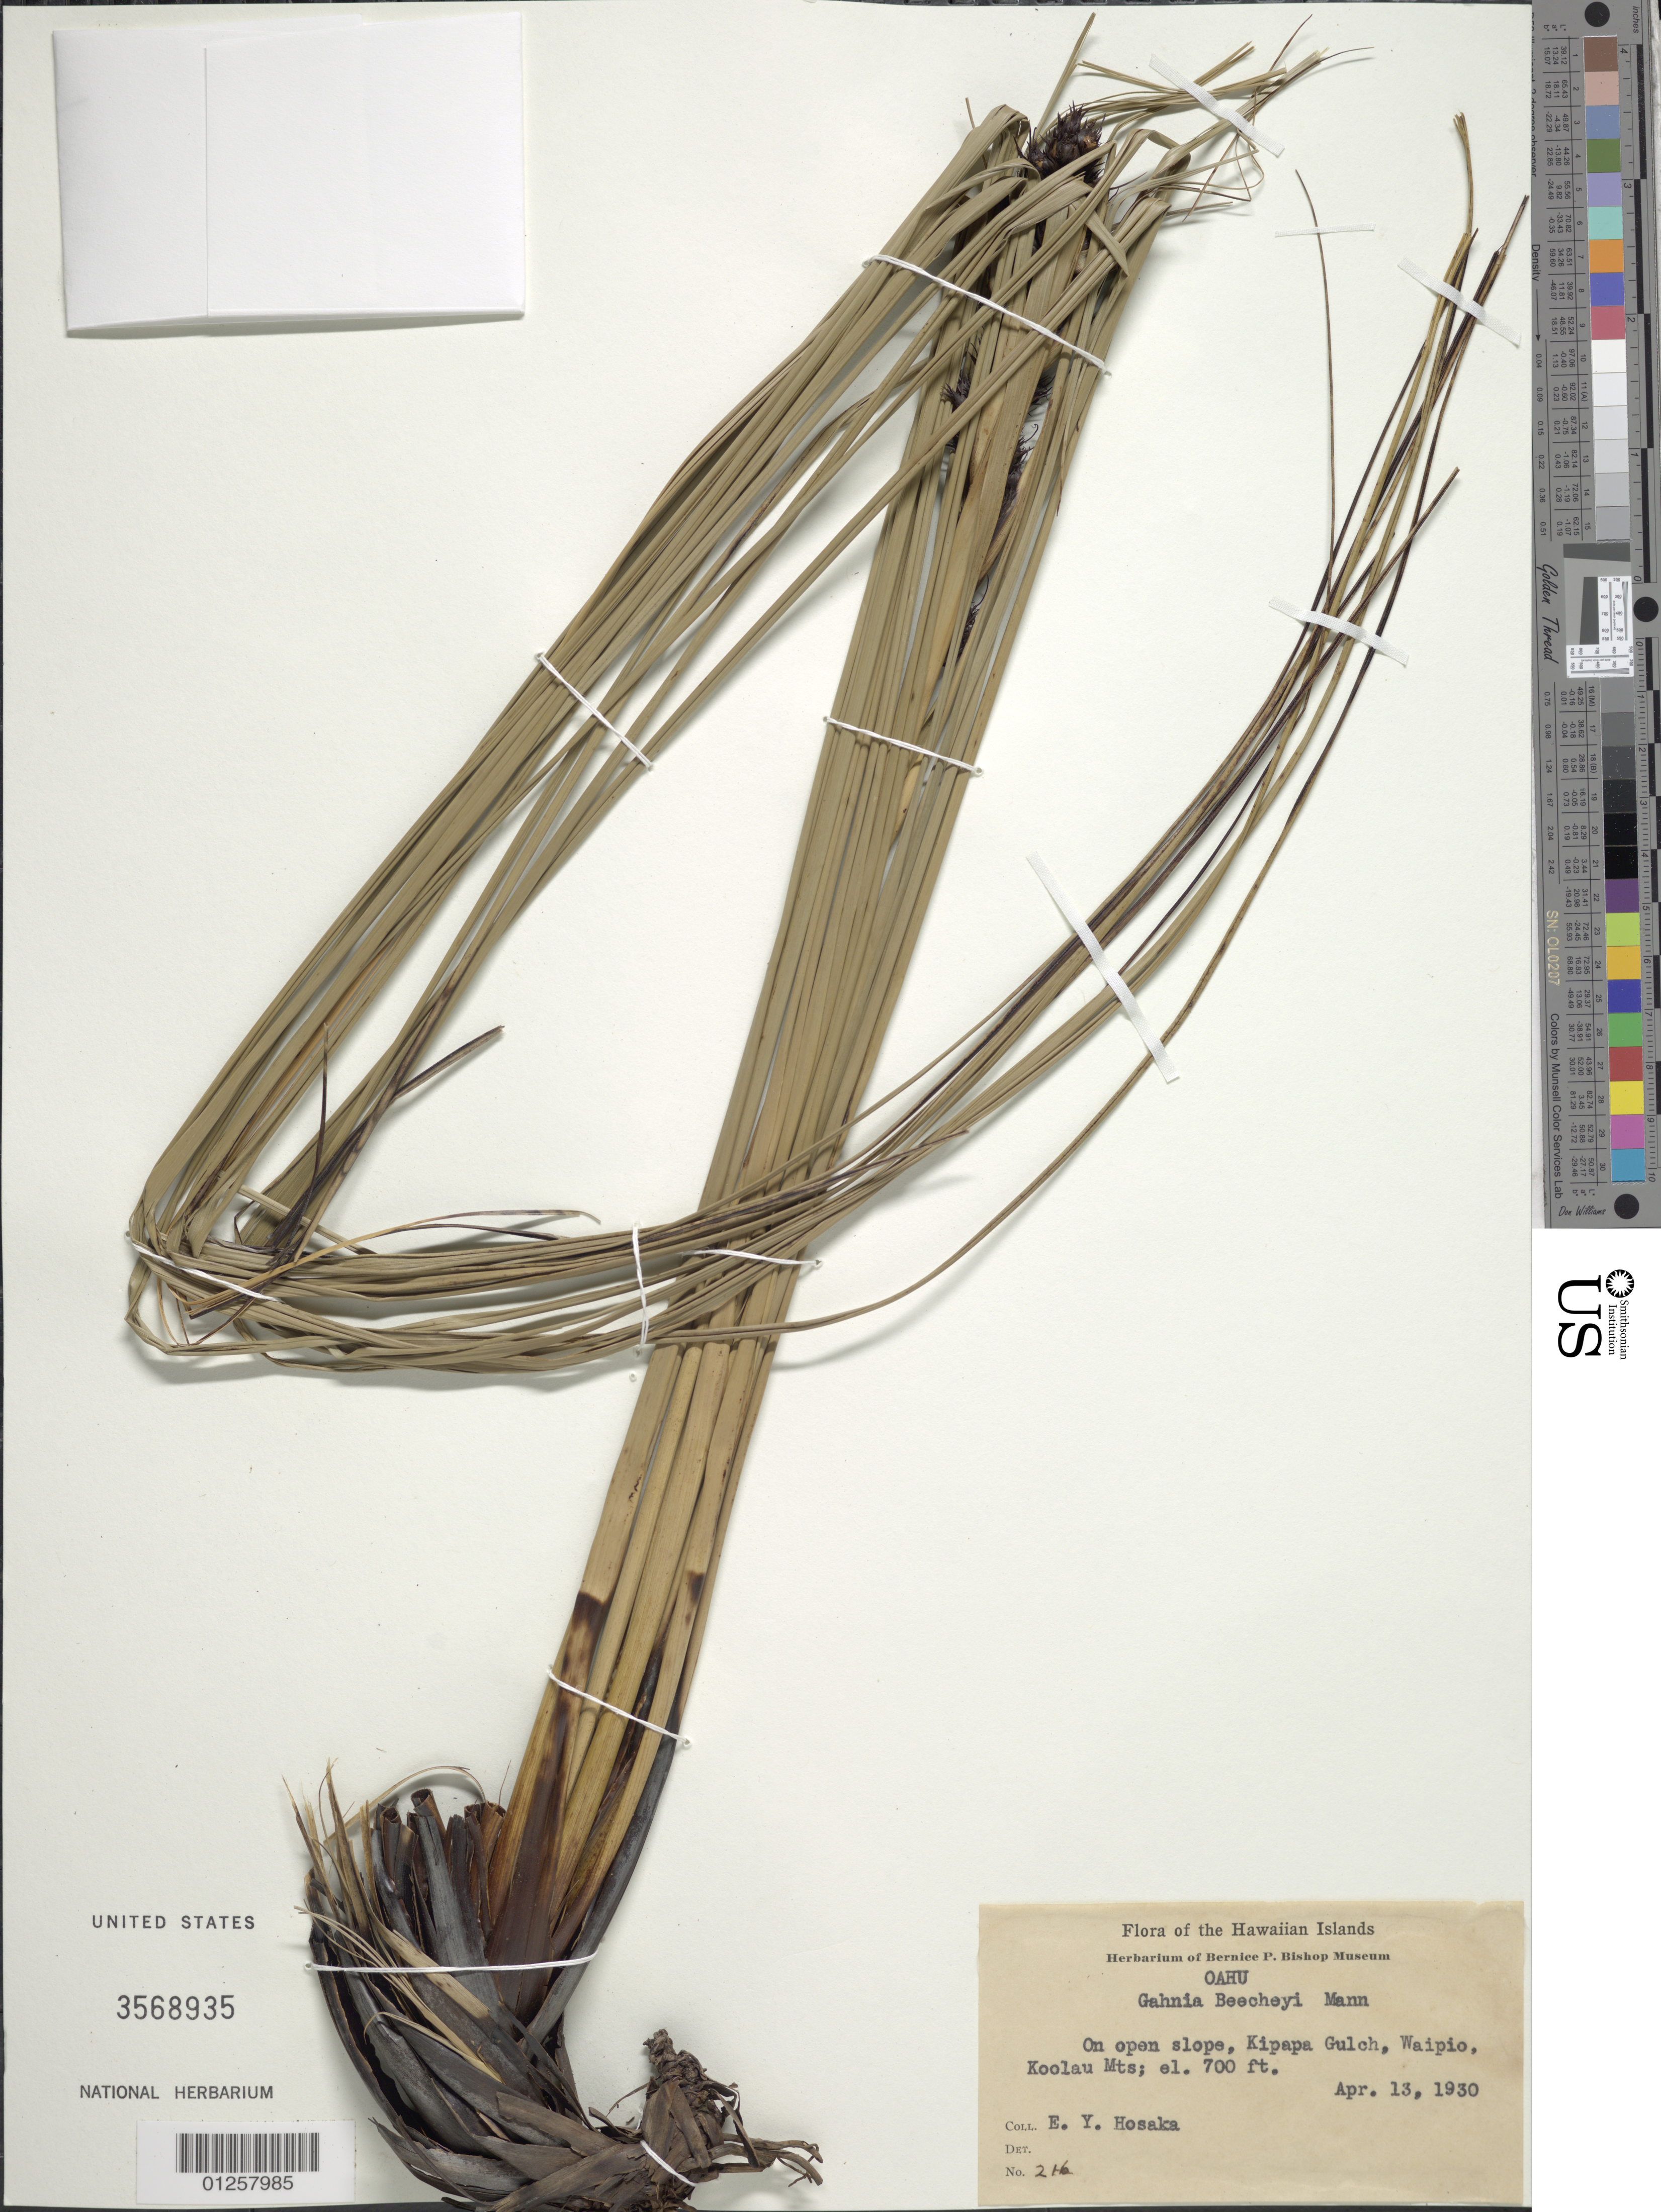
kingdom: Plantae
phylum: Tracheophyta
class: Liliopsida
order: Poales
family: Cyperaceae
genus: Gahnia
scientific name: Gahnia beecheyi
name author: H. Mann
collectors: E. Y. Hosaka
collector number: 216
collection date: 1930-04-13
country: United States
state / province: Hawaii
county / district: Honolulu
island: Oahu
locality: Kipapa Gulch, Waipio, Koolau Mts.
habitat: On open slope.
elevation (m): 213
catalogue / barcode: US 3568935